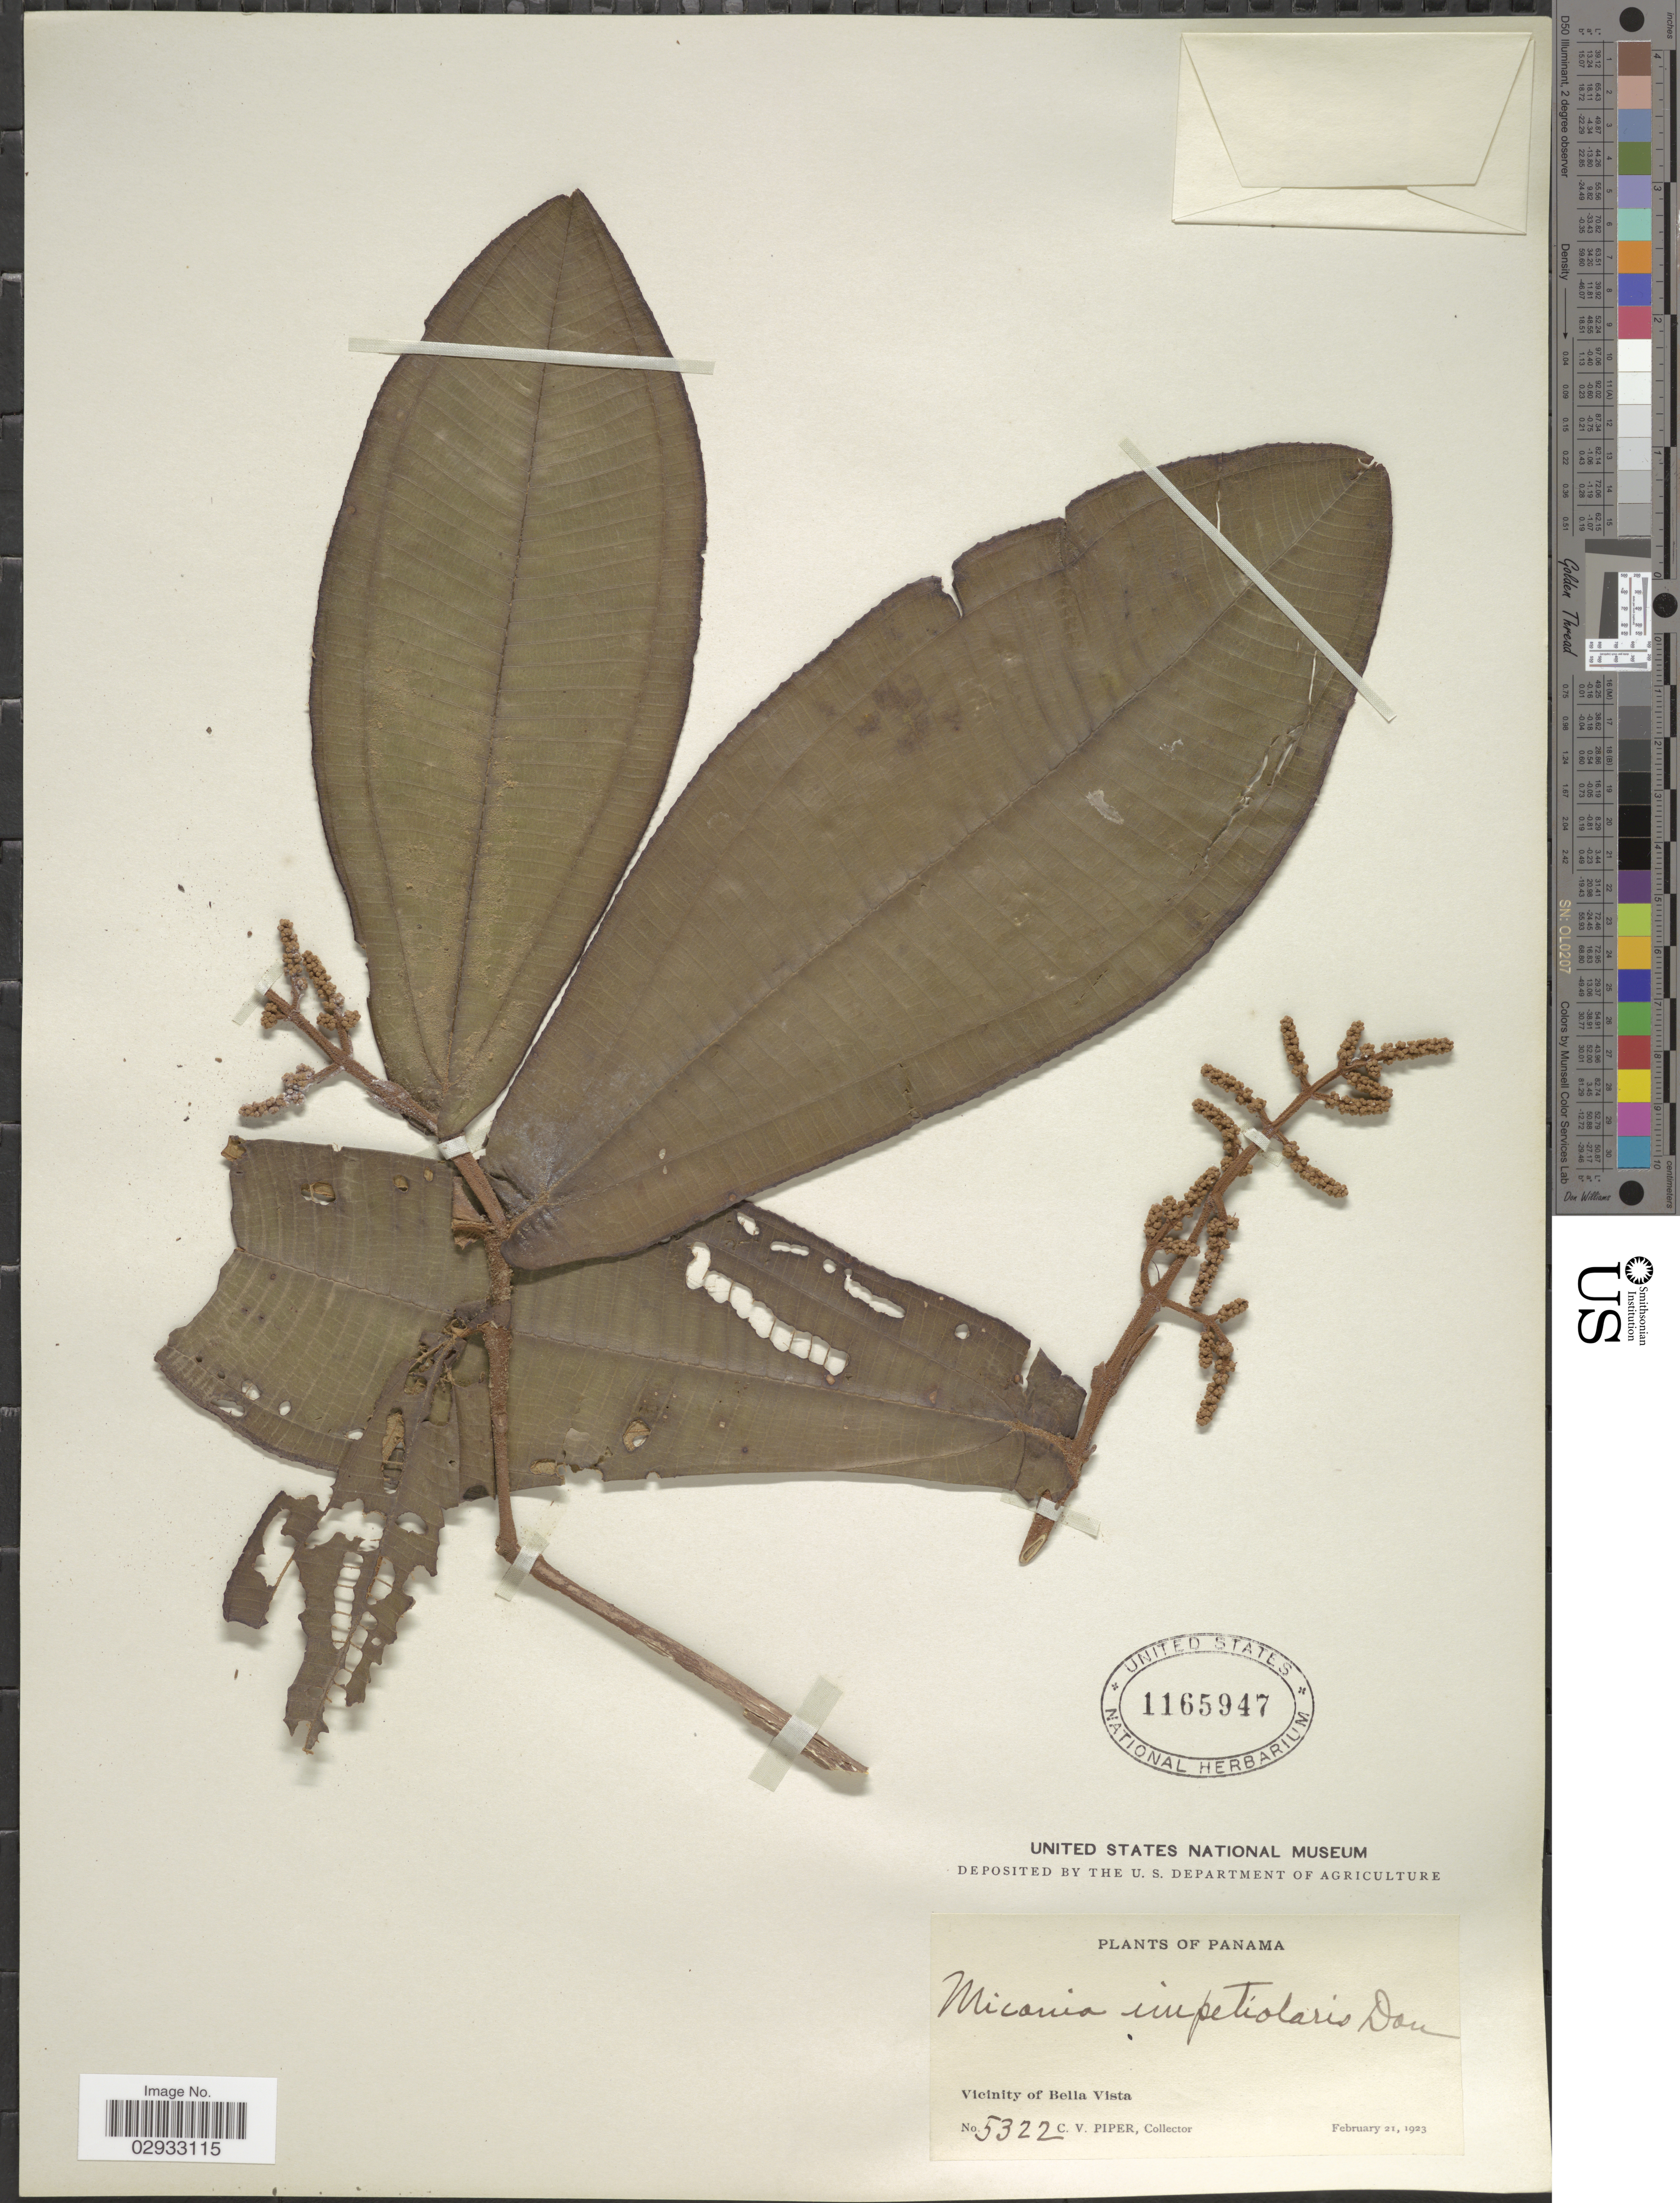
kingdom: Plantae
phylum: Tracheophyta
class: Magnoliopsida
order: Myrtales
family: Melastomataceae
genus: Miconia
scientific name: Miconia impetiolaris var. pandurifolia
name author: Naudin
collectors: C. V. Piper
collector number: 5322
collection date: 1923-02-21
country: Panama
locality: Vicinity of Bella Vista.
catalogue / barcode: US 1165947